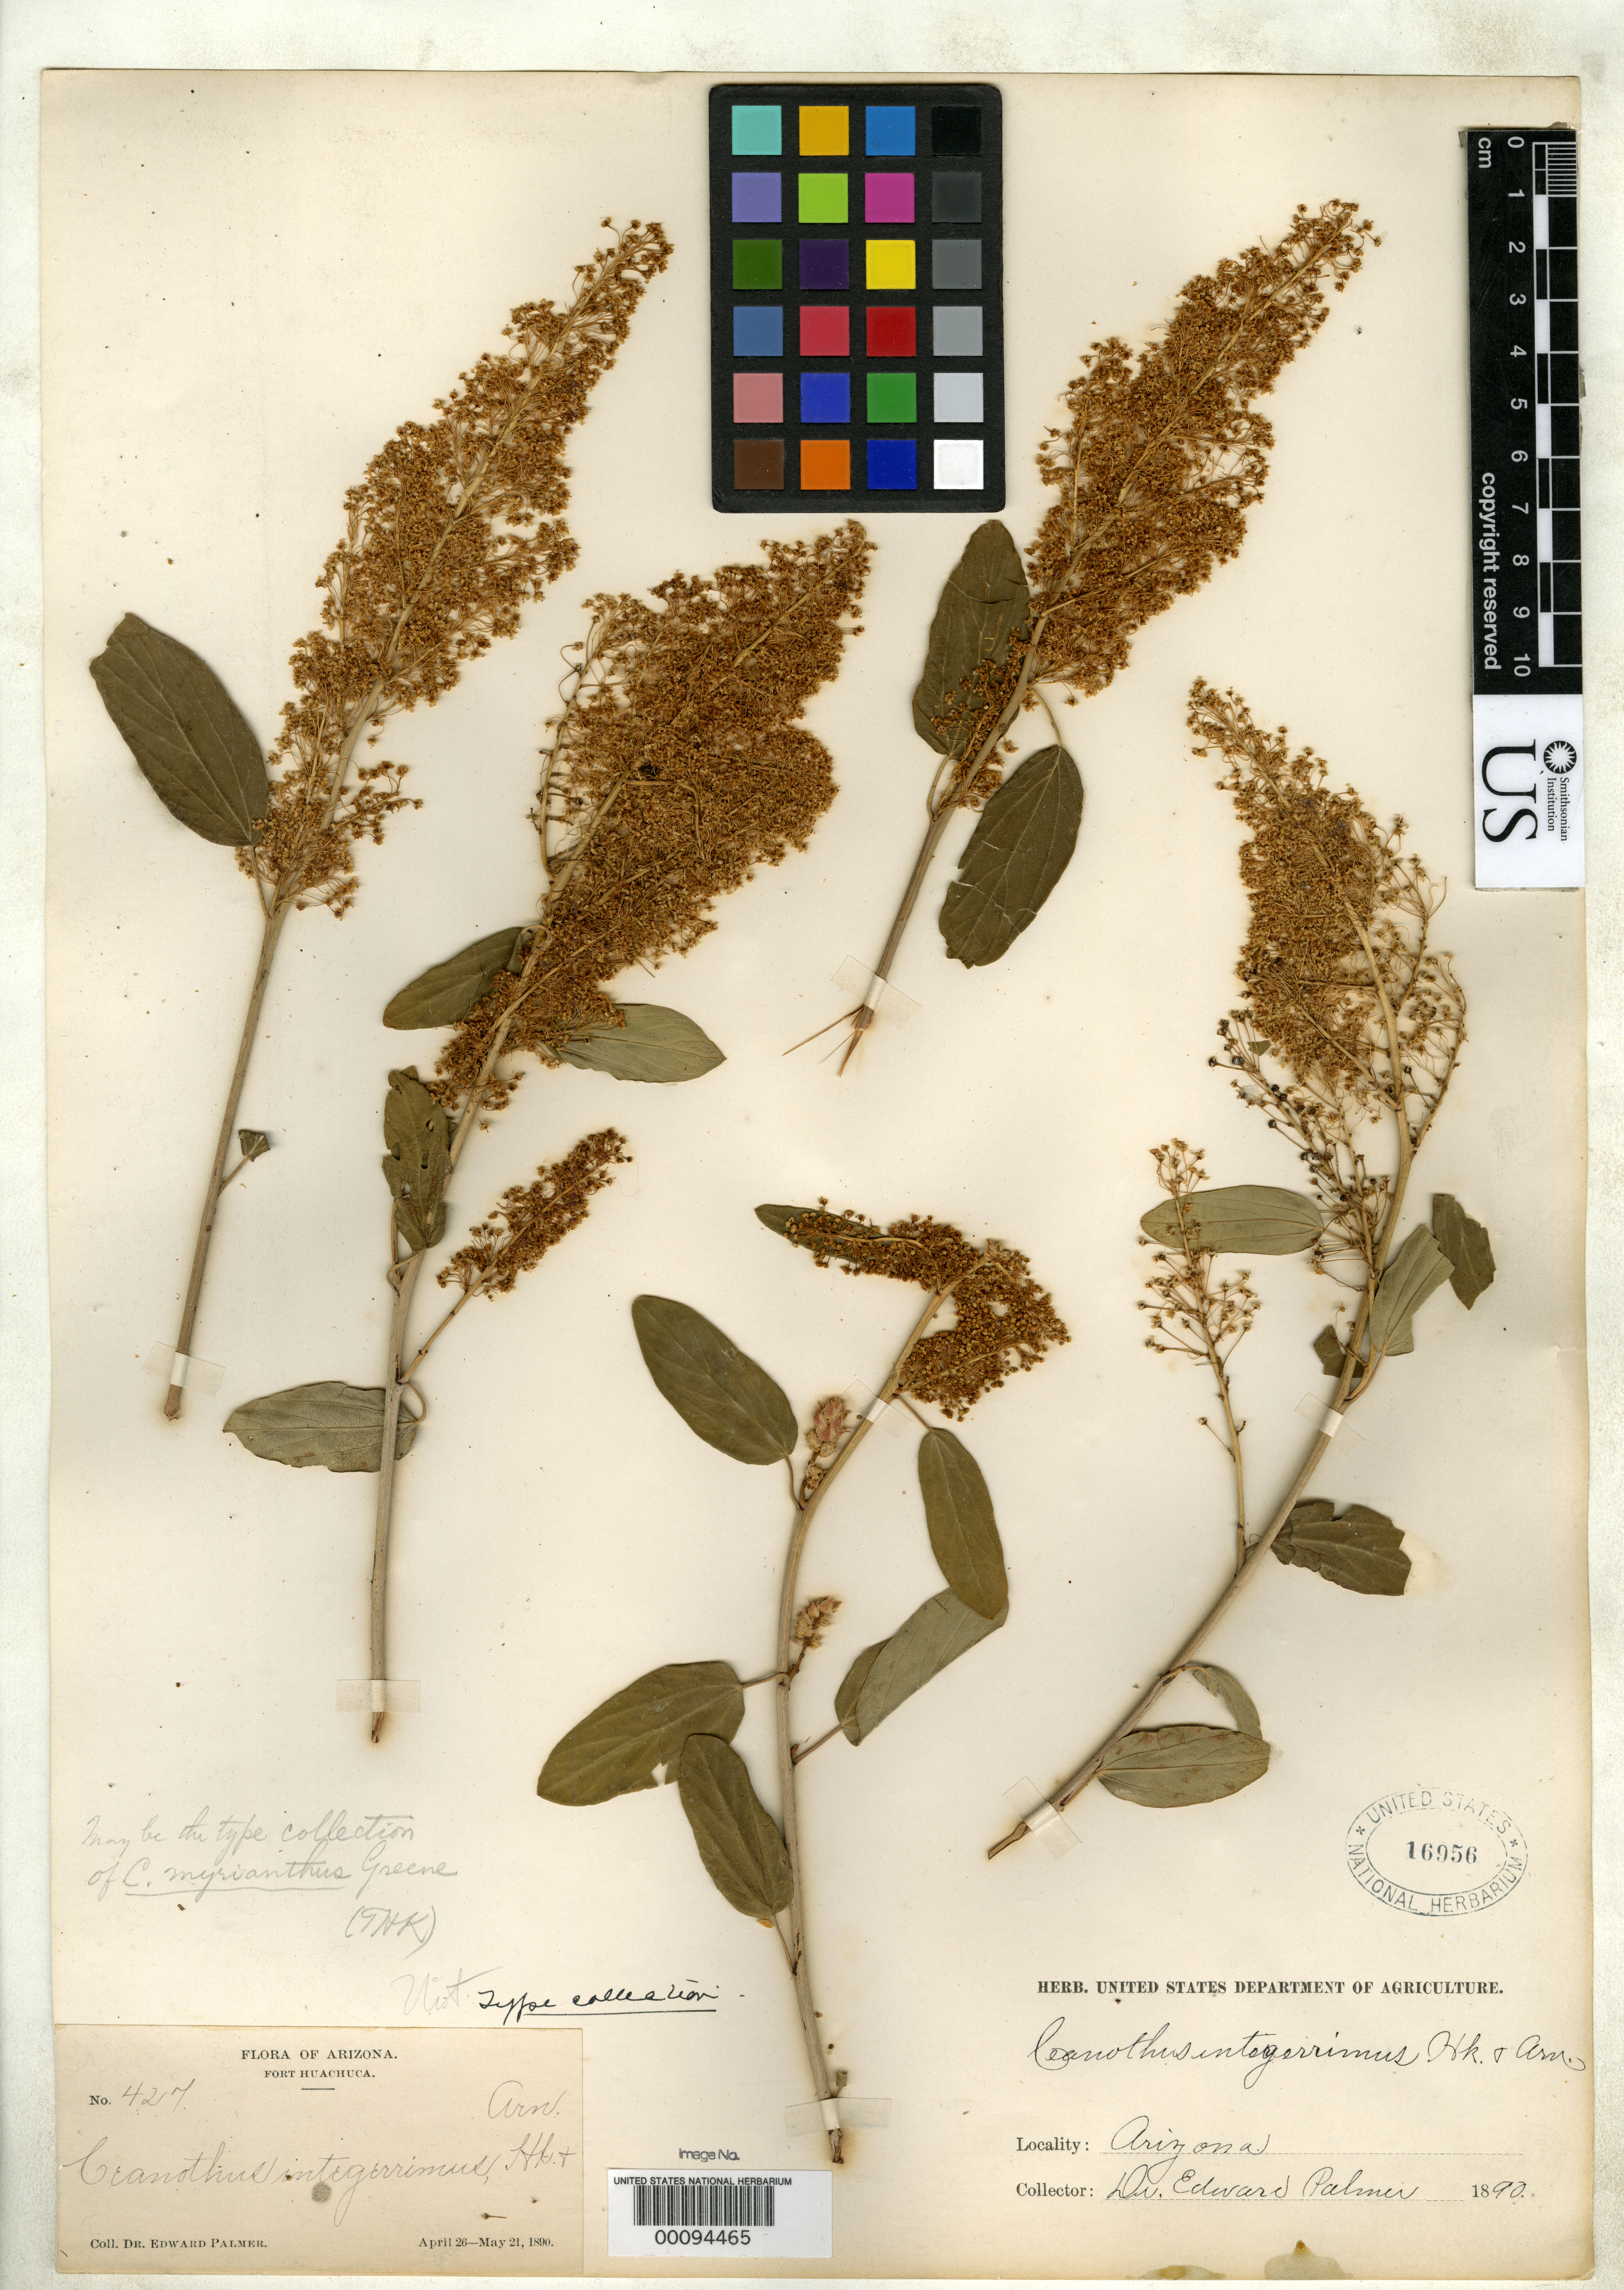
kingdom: Plantae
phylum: Tracheophyta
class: Magnoliopsida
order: Rosales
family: Rhamnaceae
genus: Ceanothus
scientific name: Ceanothus myrianthus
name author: Greene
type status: Holotype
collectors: E. Palmer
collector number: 427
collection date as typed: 26 Apr 1890 to 21 May 1890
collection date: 1890-04-26/1890-05-21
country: United States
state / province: Arizona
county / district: Cochise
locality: Fort Huachuca.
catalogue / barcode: US 16956